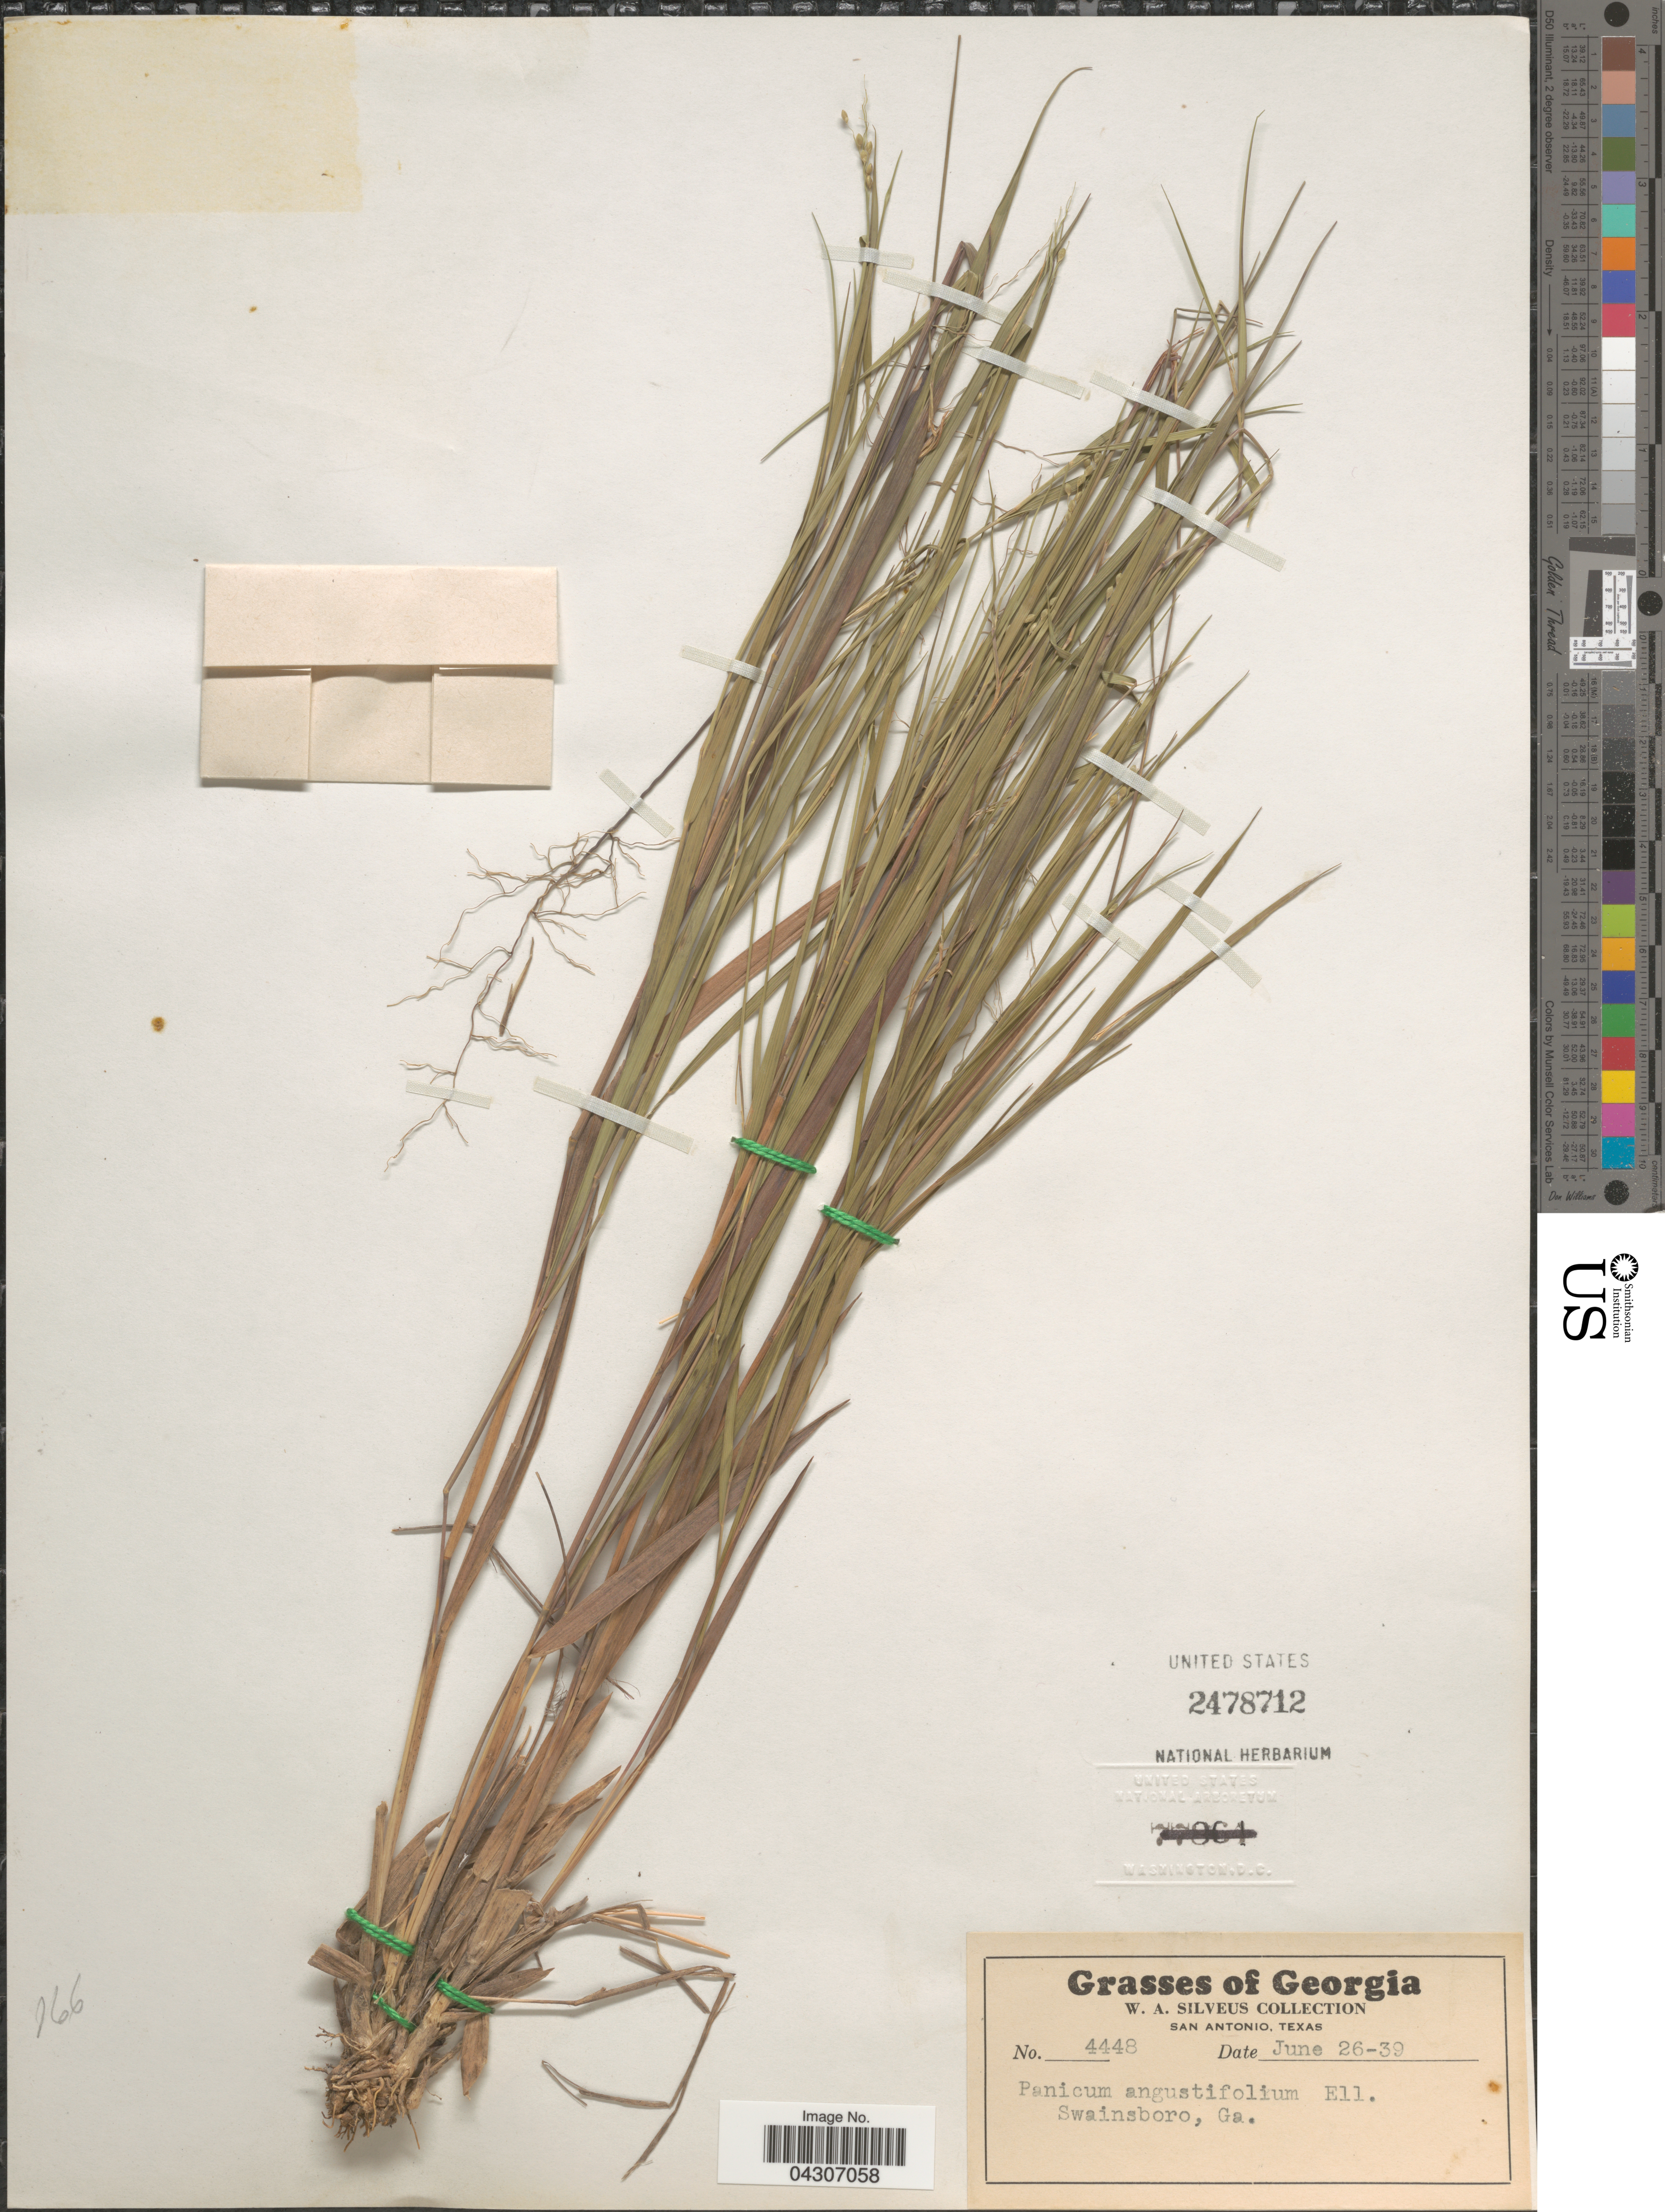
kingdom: Plantae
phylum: Tracheophyta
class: Liliopsida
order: Poales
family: Poaceae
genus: Dichanthelium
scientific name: Dichanthelium aciculare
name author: (Desv. ex Poir.) Gould & C.A. Clark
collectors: W. Silveus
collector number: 4448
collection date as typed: Transcribed d/m/y: 26/6/39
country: United States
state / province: Georgia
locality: Swainsboro.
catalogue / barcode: US 2478712